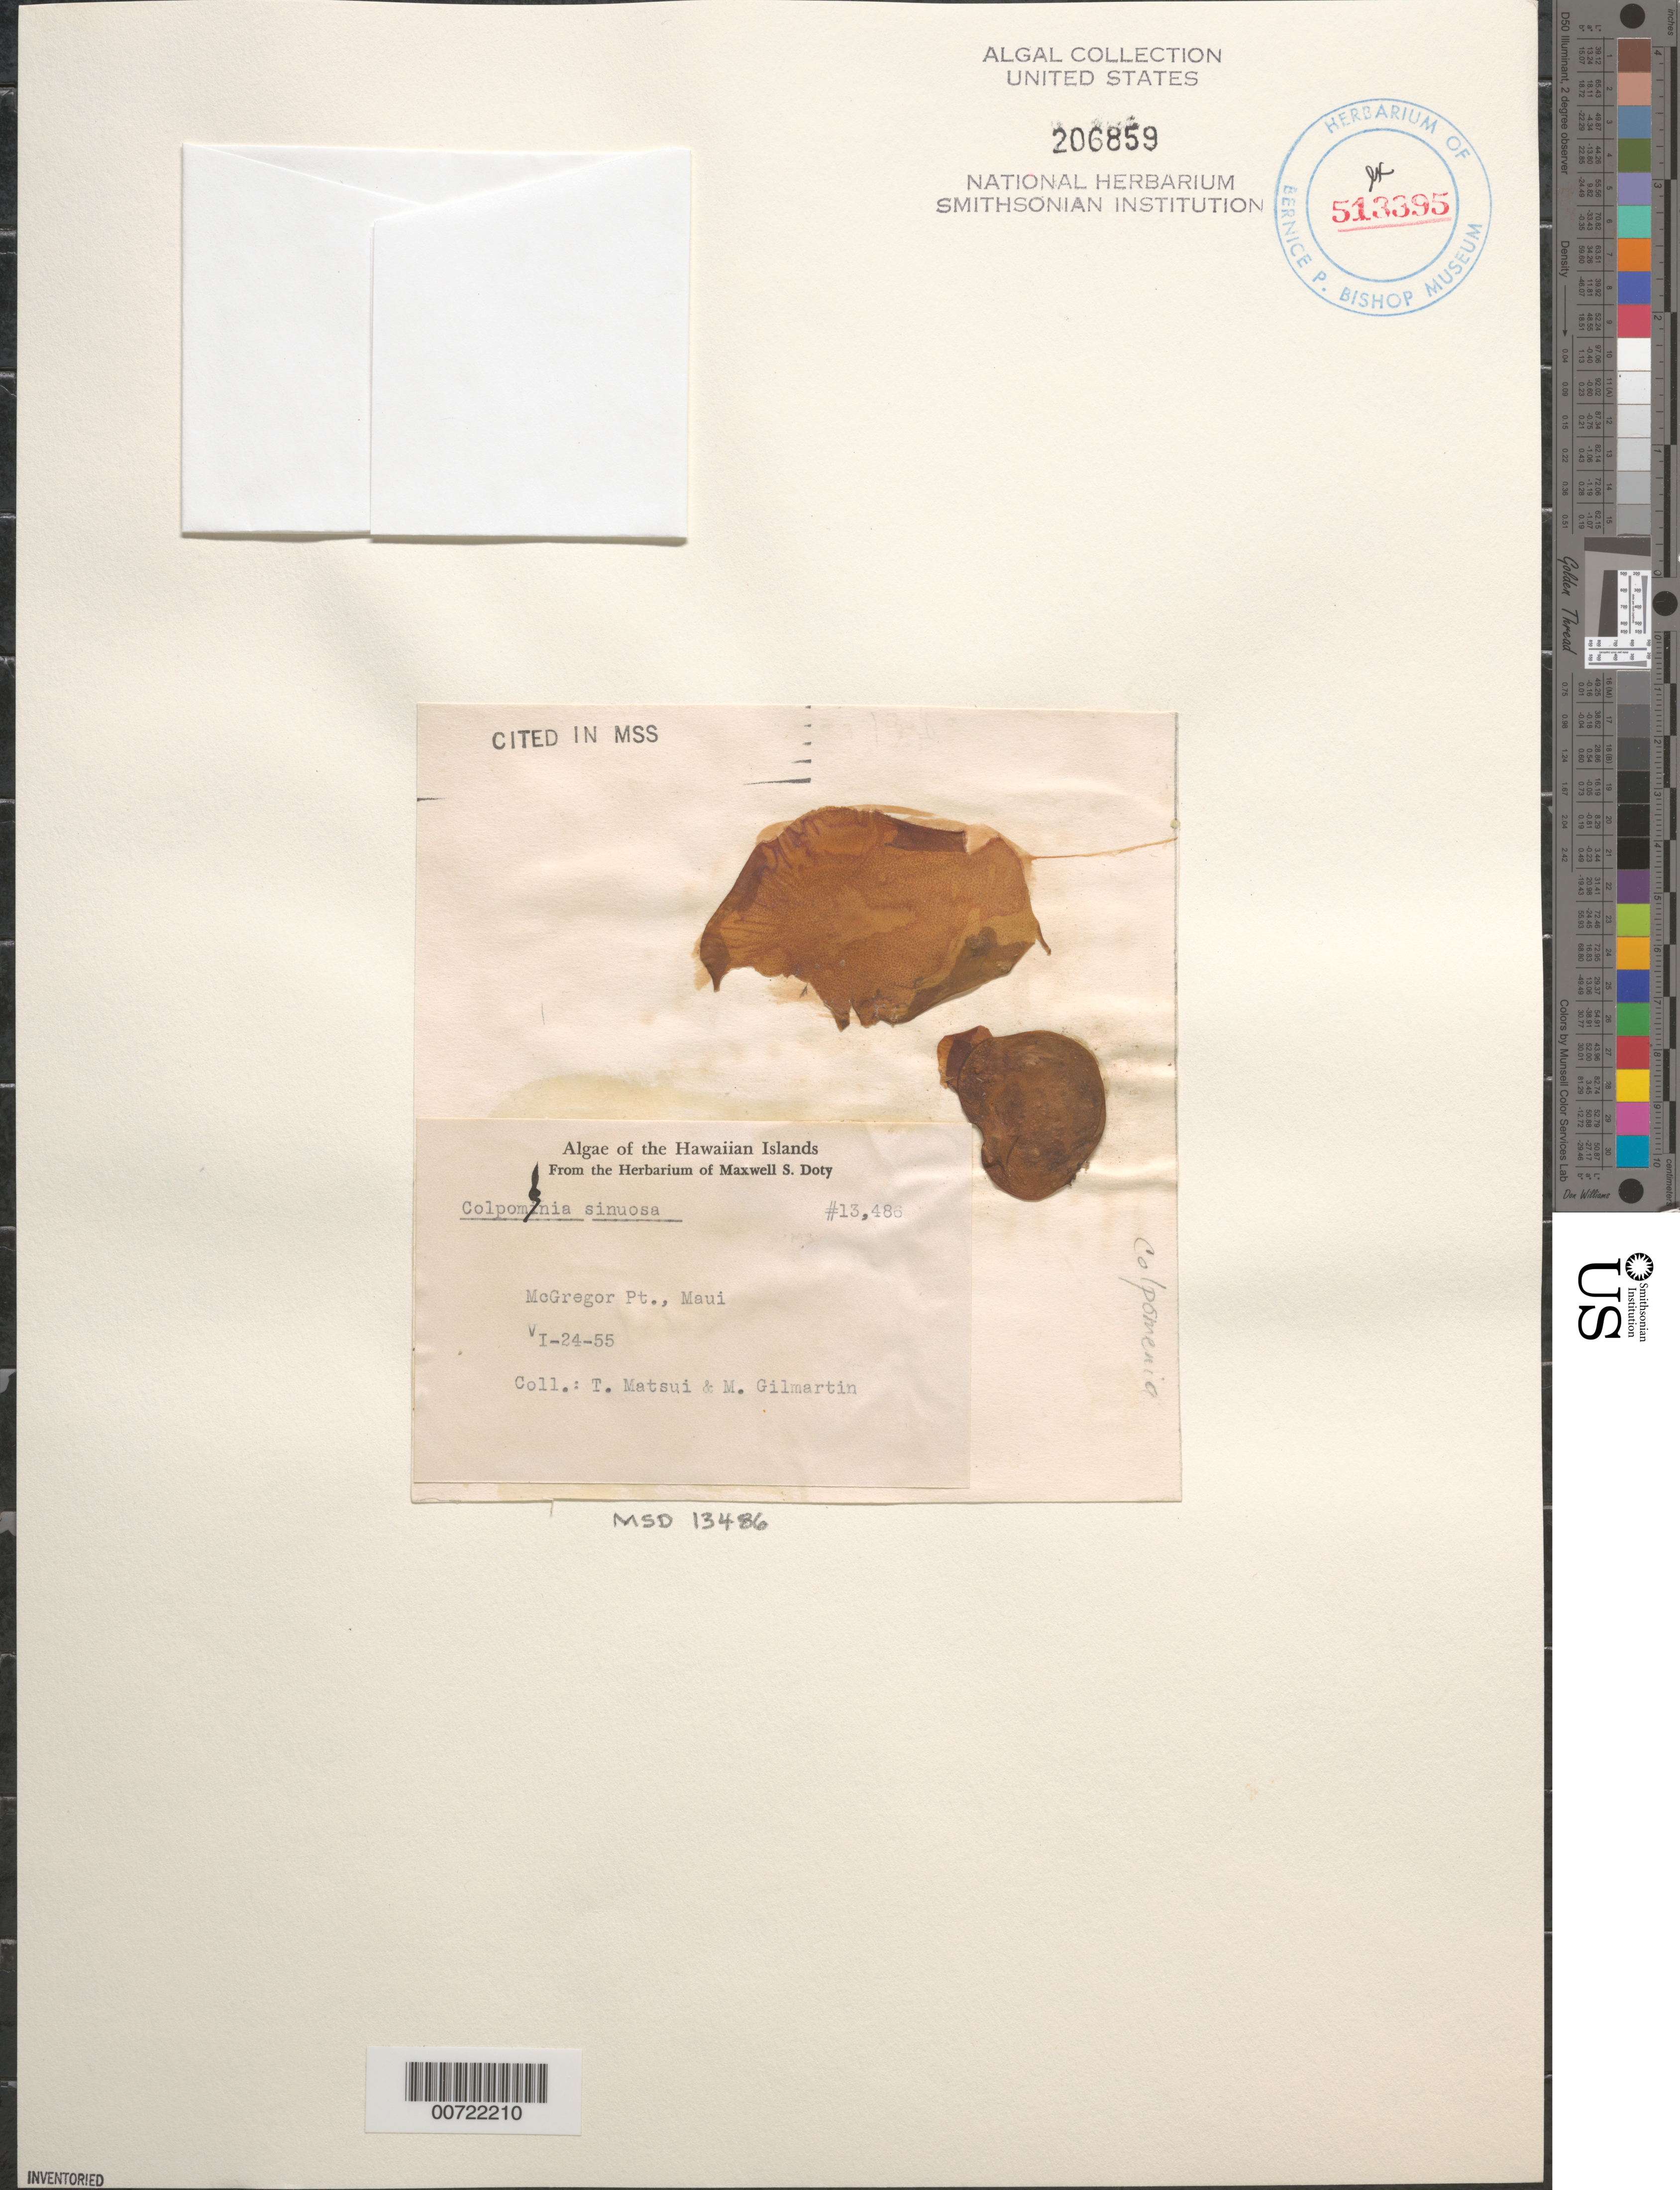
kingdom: Chromista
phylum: Ochrophyta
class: Phaeophyceae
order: Scytosiphonales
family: Scytosiphonaceae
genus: Colpomenia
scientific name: Colpomenia sinuosa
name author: (K. Mert. ex Roth) Derbes & Solier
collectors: T. Matsui & M. Gilmartin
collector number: MSD 13486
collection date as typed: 24 Jun 1955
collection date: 1955-06-24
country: United States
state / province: Hawaii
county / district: Maui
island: Maui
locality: McGregor Point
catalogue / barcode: US 206859